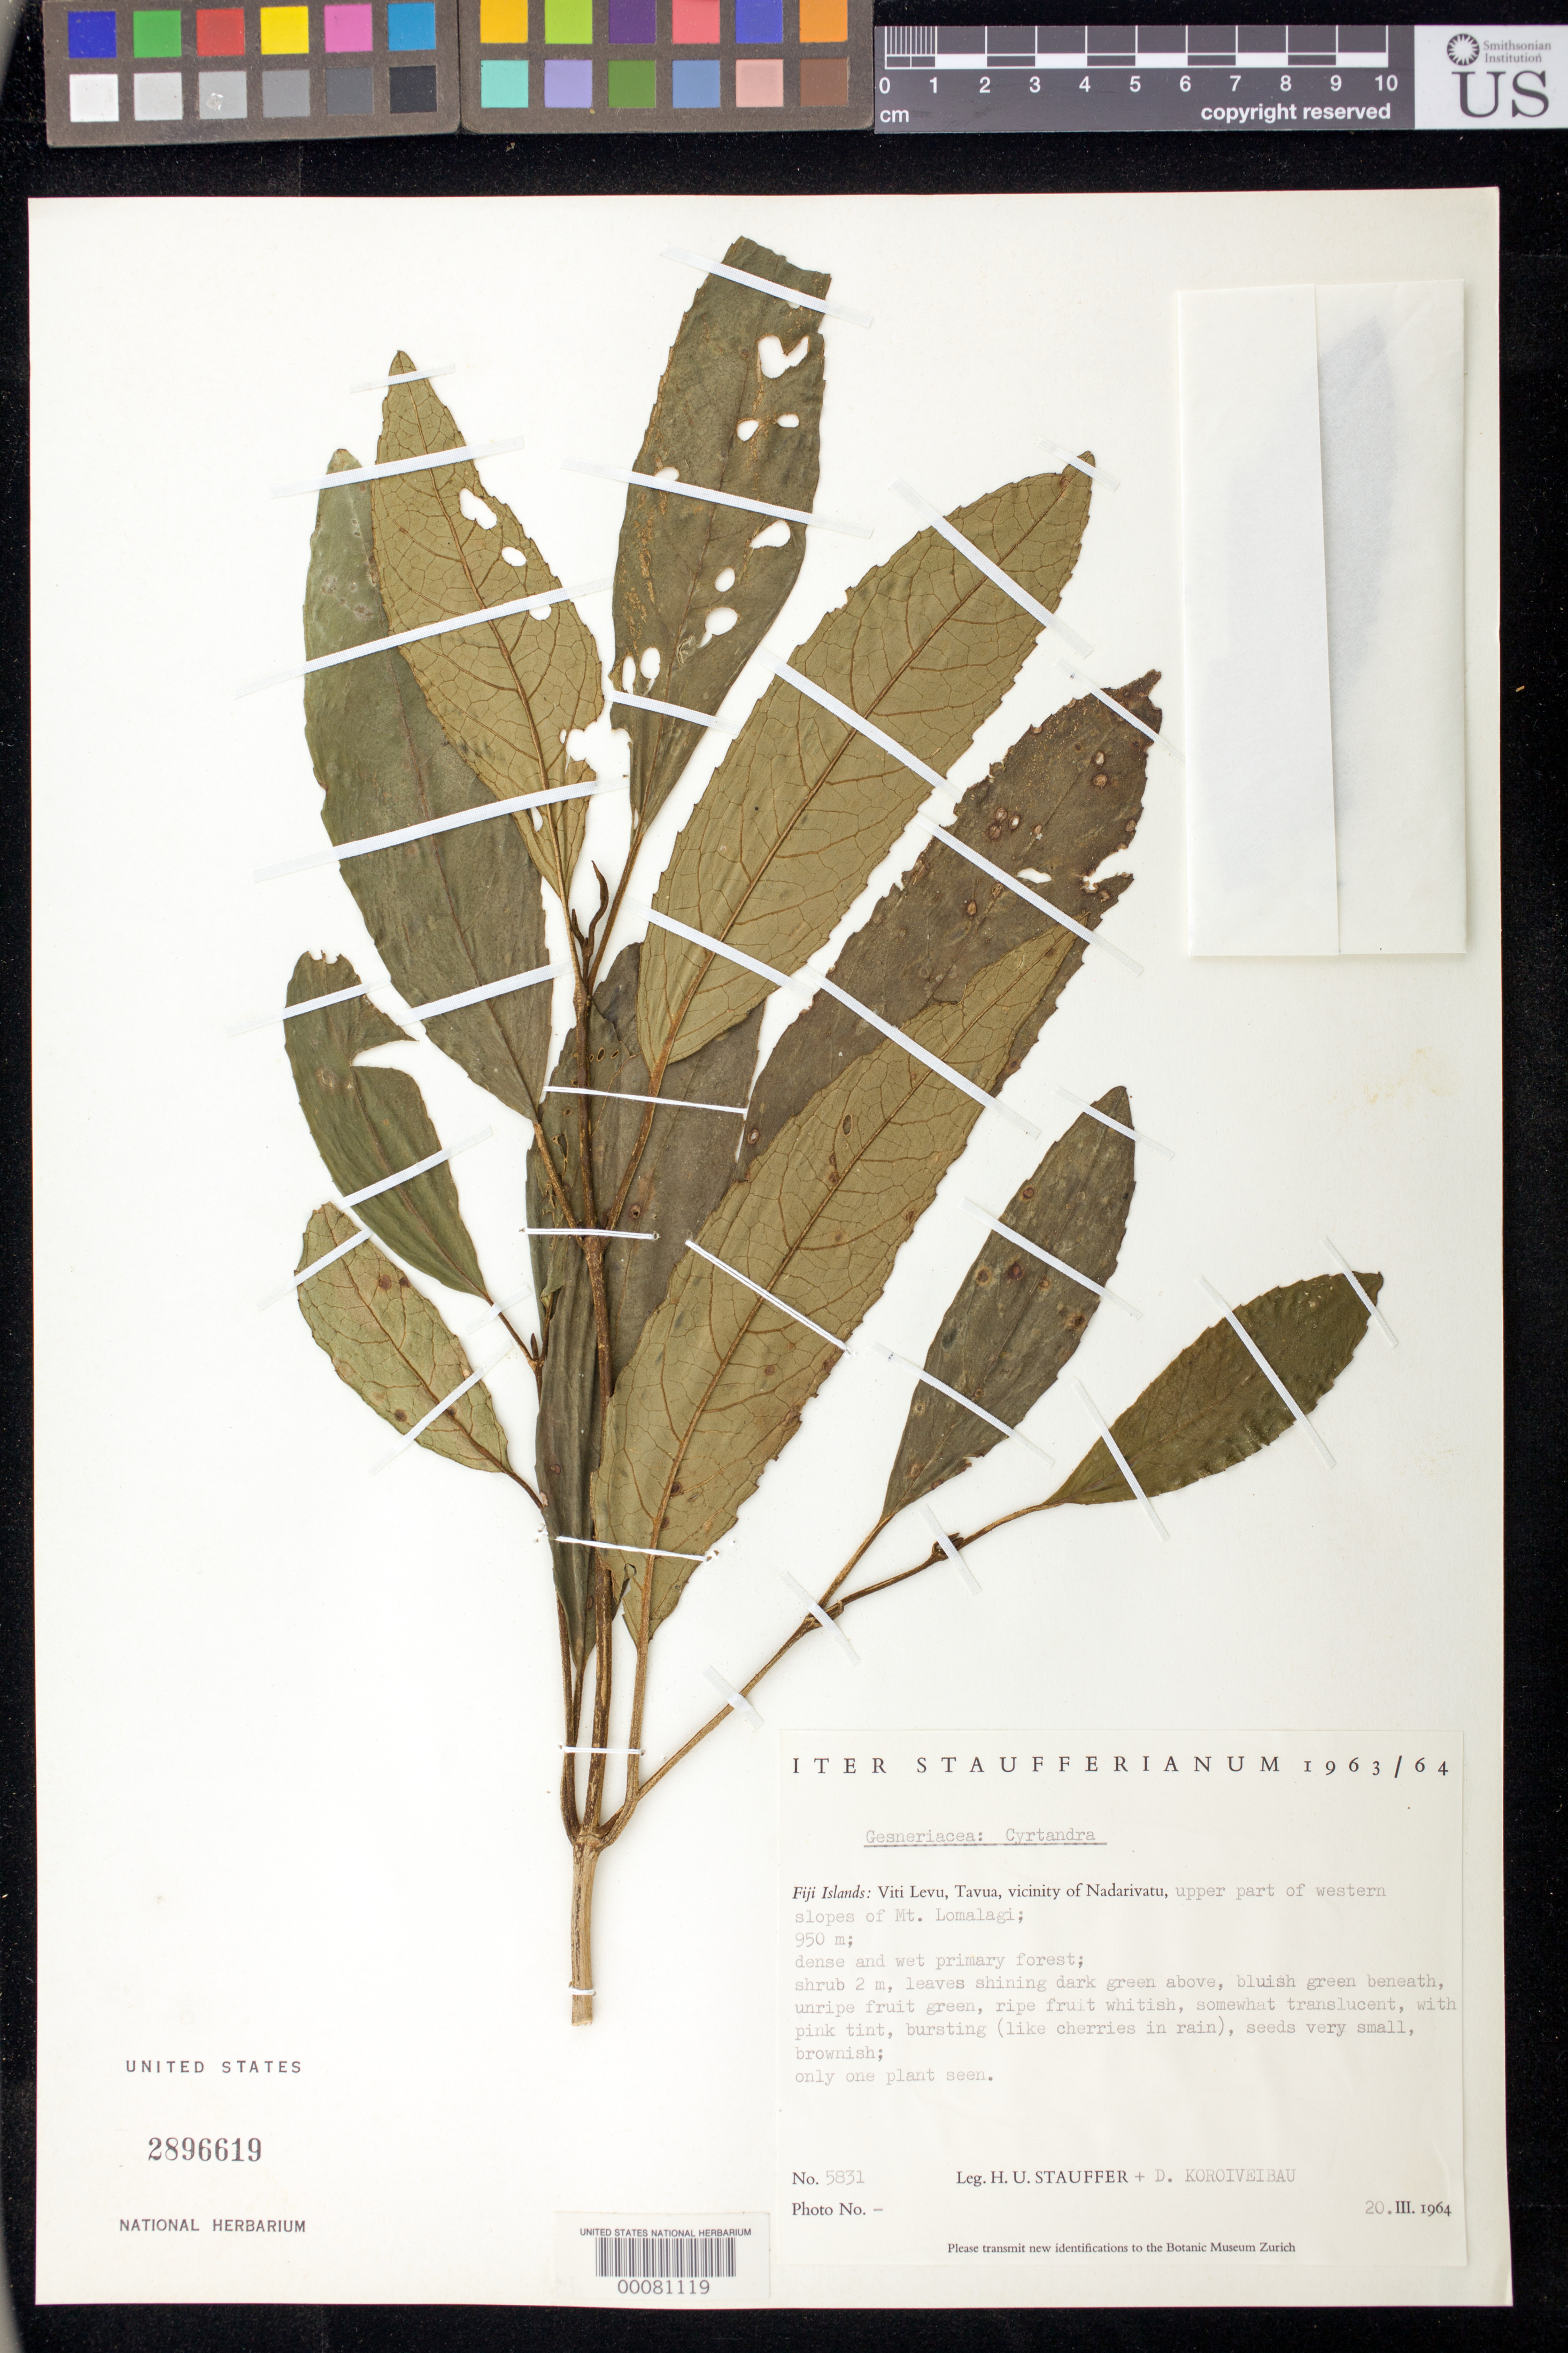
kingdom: Plantae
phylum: Tracheophyta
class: Magnoliopsida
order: Lamiales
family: Gesneriaceae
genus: Cyrtandra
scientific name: Cyrtandra sp.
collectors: H. U. Stauffer & D. Koroeveibau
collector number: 5831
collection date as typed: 20 Mar 1964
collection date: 1964-03-20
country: Fiji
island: Viti Levu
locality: Tavua, vicinity of nadarivatu, upper part of western slopes of mt lomalagi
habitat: Dense and wet primary forest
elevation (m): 950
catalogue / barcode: US 2896619